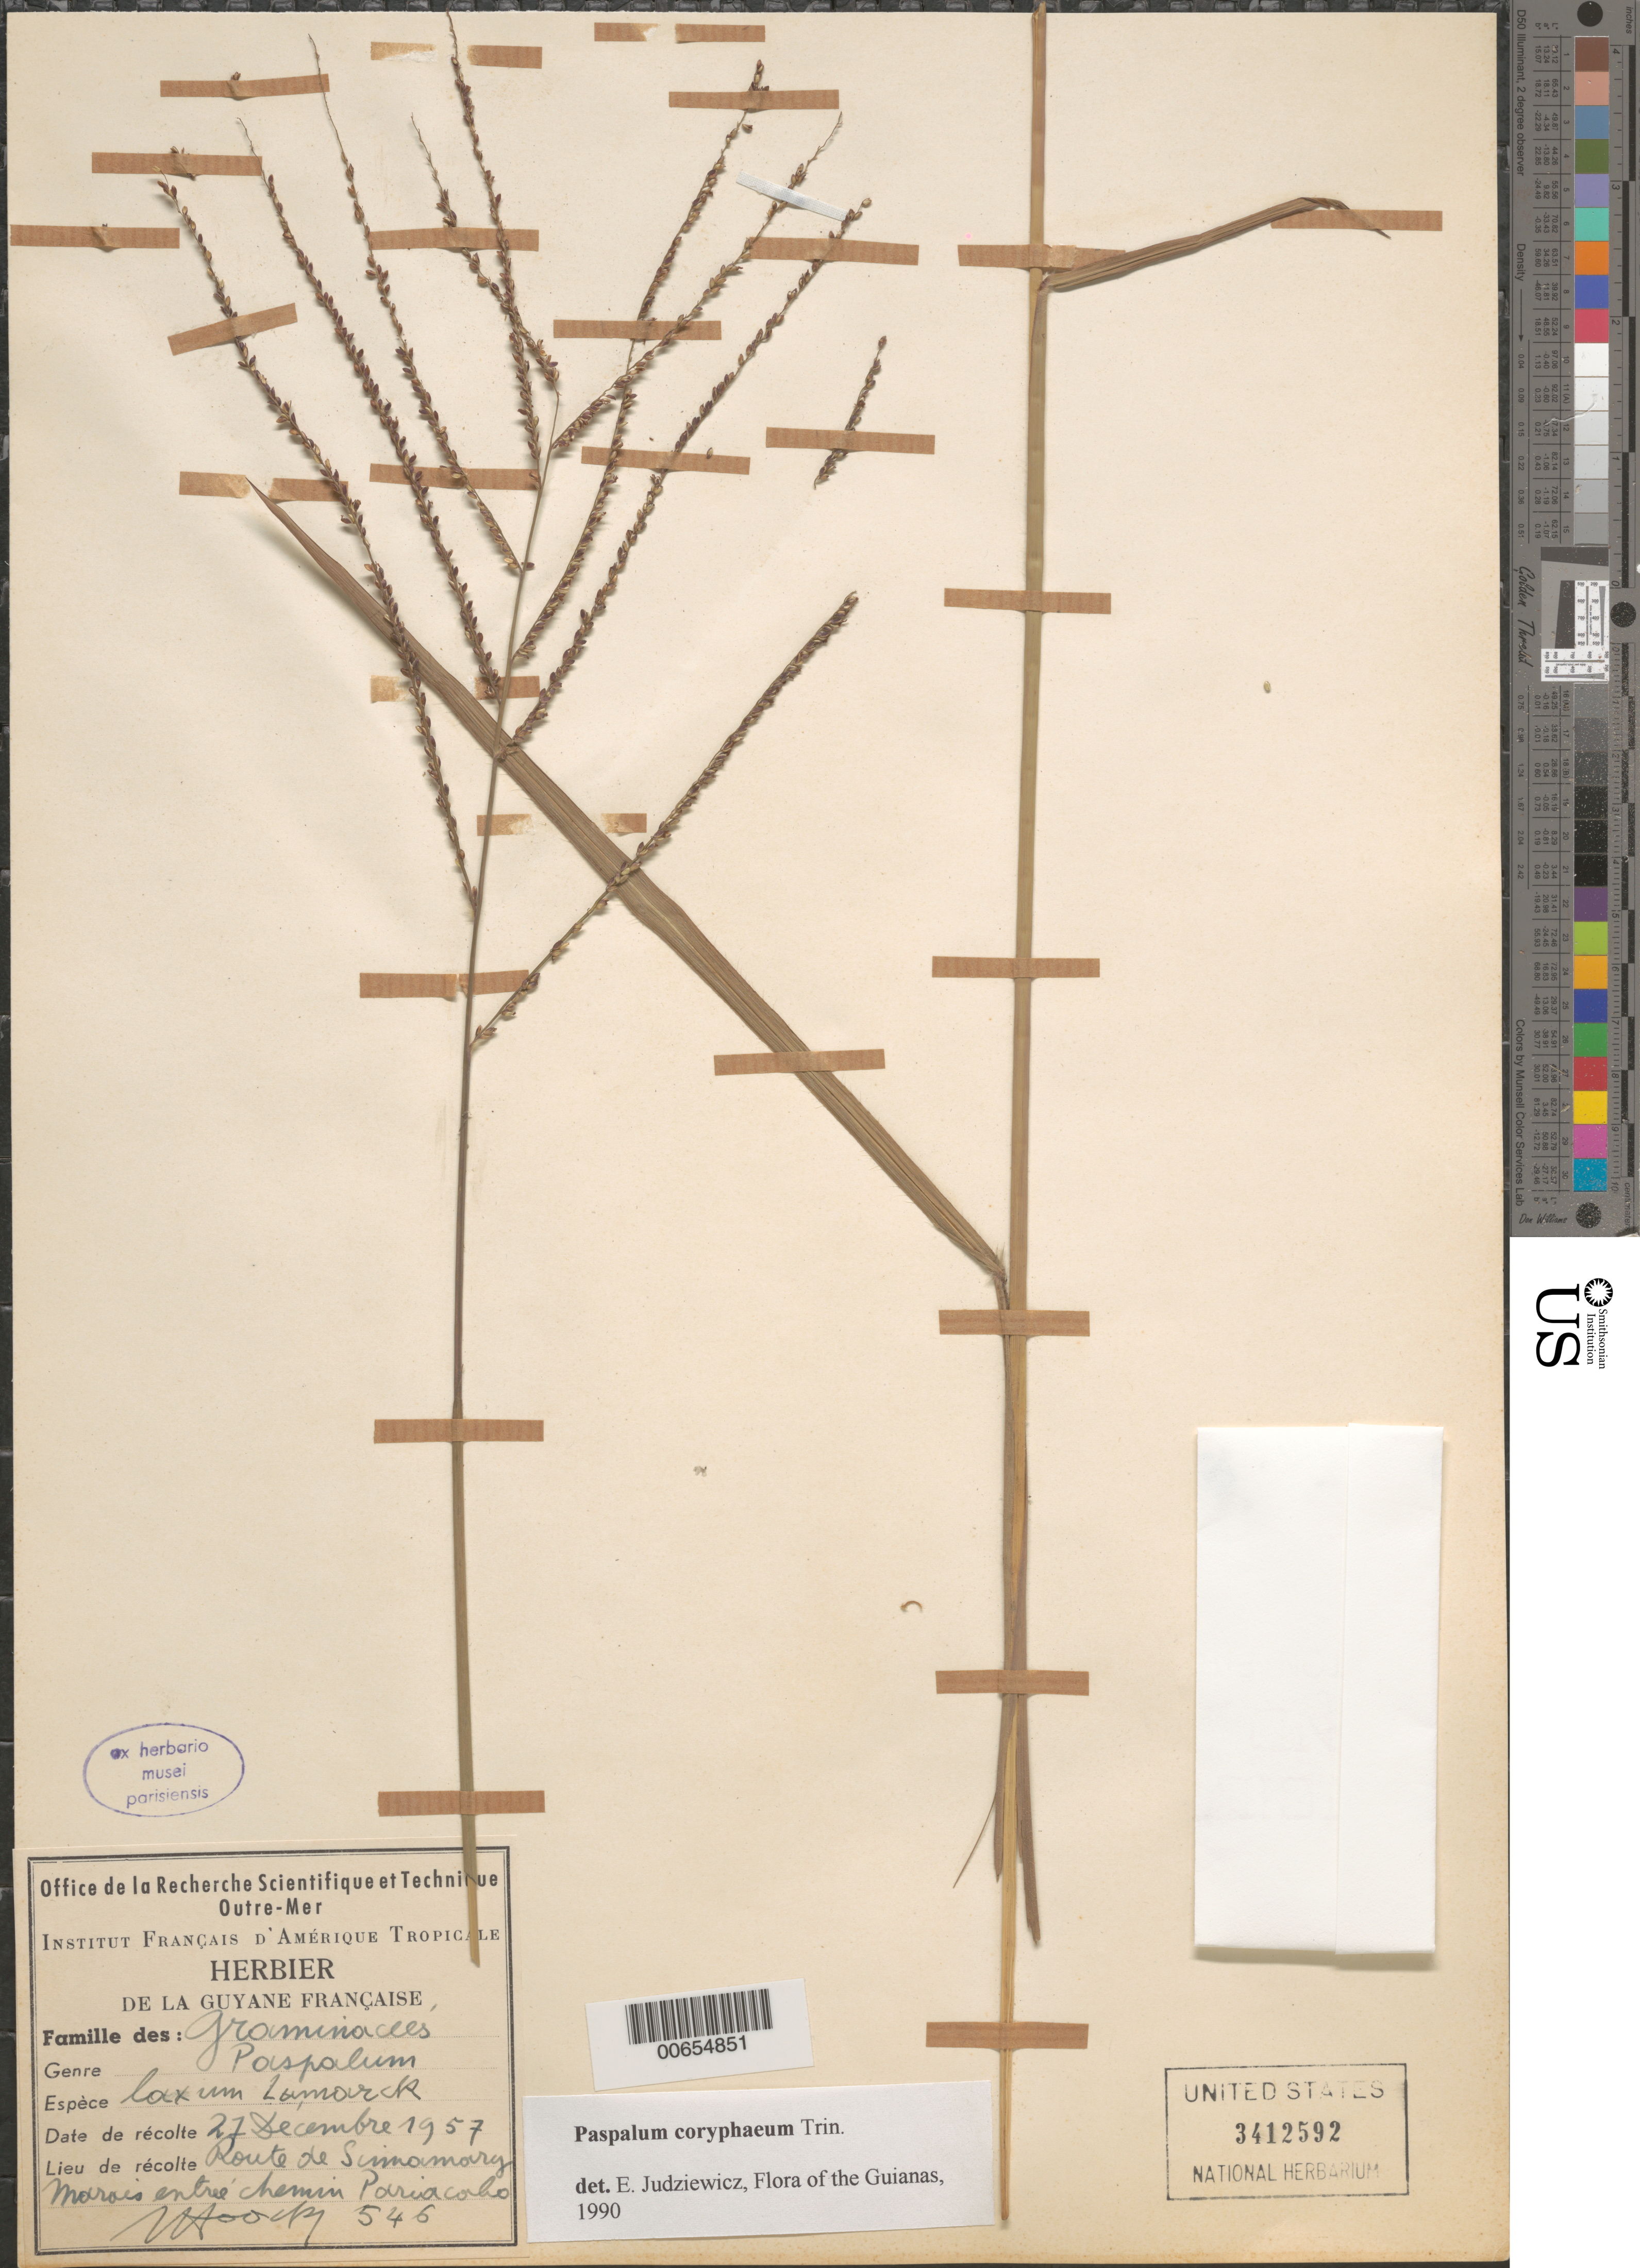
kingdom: Plantae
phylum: Tracheophyta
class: Liliopsida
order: Poales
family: Poaceae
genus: Paspalum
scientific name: Paspalum coryphaeum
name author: Trin.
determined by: Judziewicz, E. J.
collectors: J. Hoock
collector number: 546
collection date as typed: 27-Dec-57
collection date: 1957-12-27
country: French Guiana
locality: Route de Sinnamary, Pariacobo, entré chemin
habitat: Marais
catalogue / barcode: US 3412592